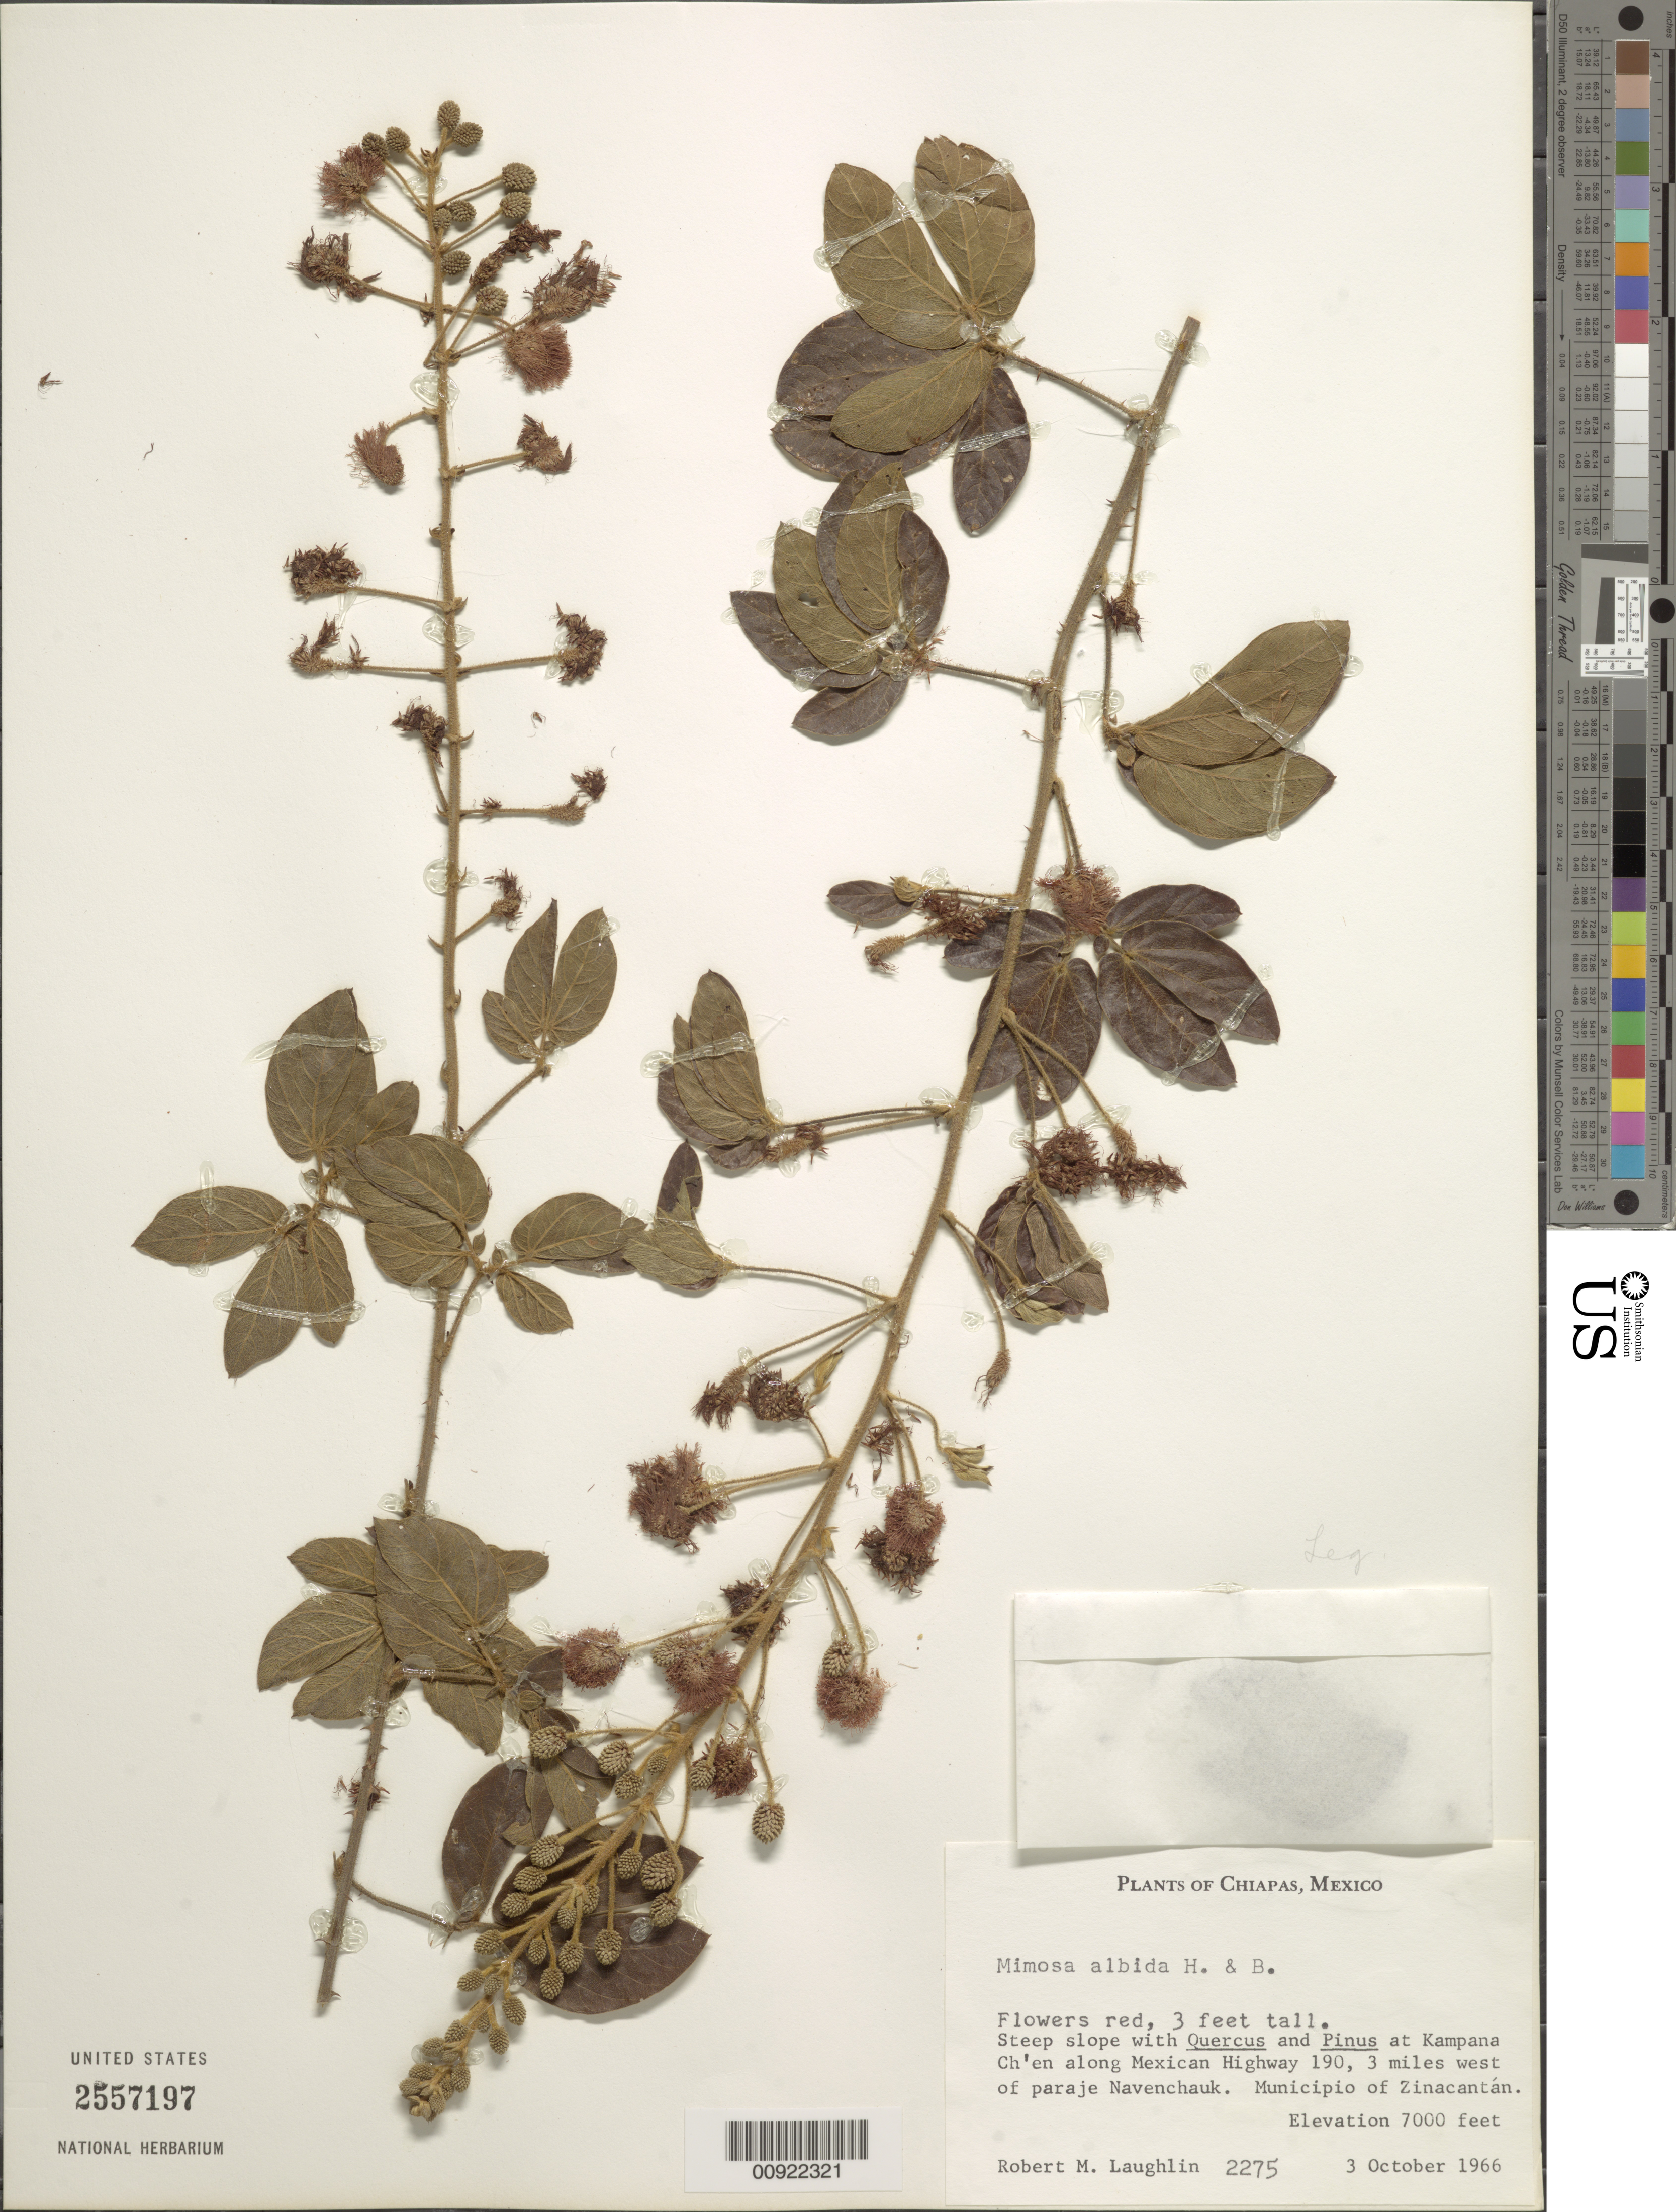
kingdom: Plantae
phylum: Tracheophyta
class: Magnoliopsida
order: Fabales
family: Fabaceae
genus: Mimosa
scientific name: Mimosa albida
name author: Humb. & Bonpl. ex Willd.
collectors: R. M. Laughlin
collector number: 2275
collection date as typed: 03 Oct 1966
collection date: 1966-10-03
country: Mexico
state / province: Chiapas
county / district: Zinacantán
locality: At Kampana Ch'en along Mexican Highway 190, 3 miles west of paraje Navenchauk. Municipio of Zinacantán, Chiapas.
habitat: Steep slope with Quercus and Pinus.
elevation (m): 2134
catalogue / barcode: US 2557197